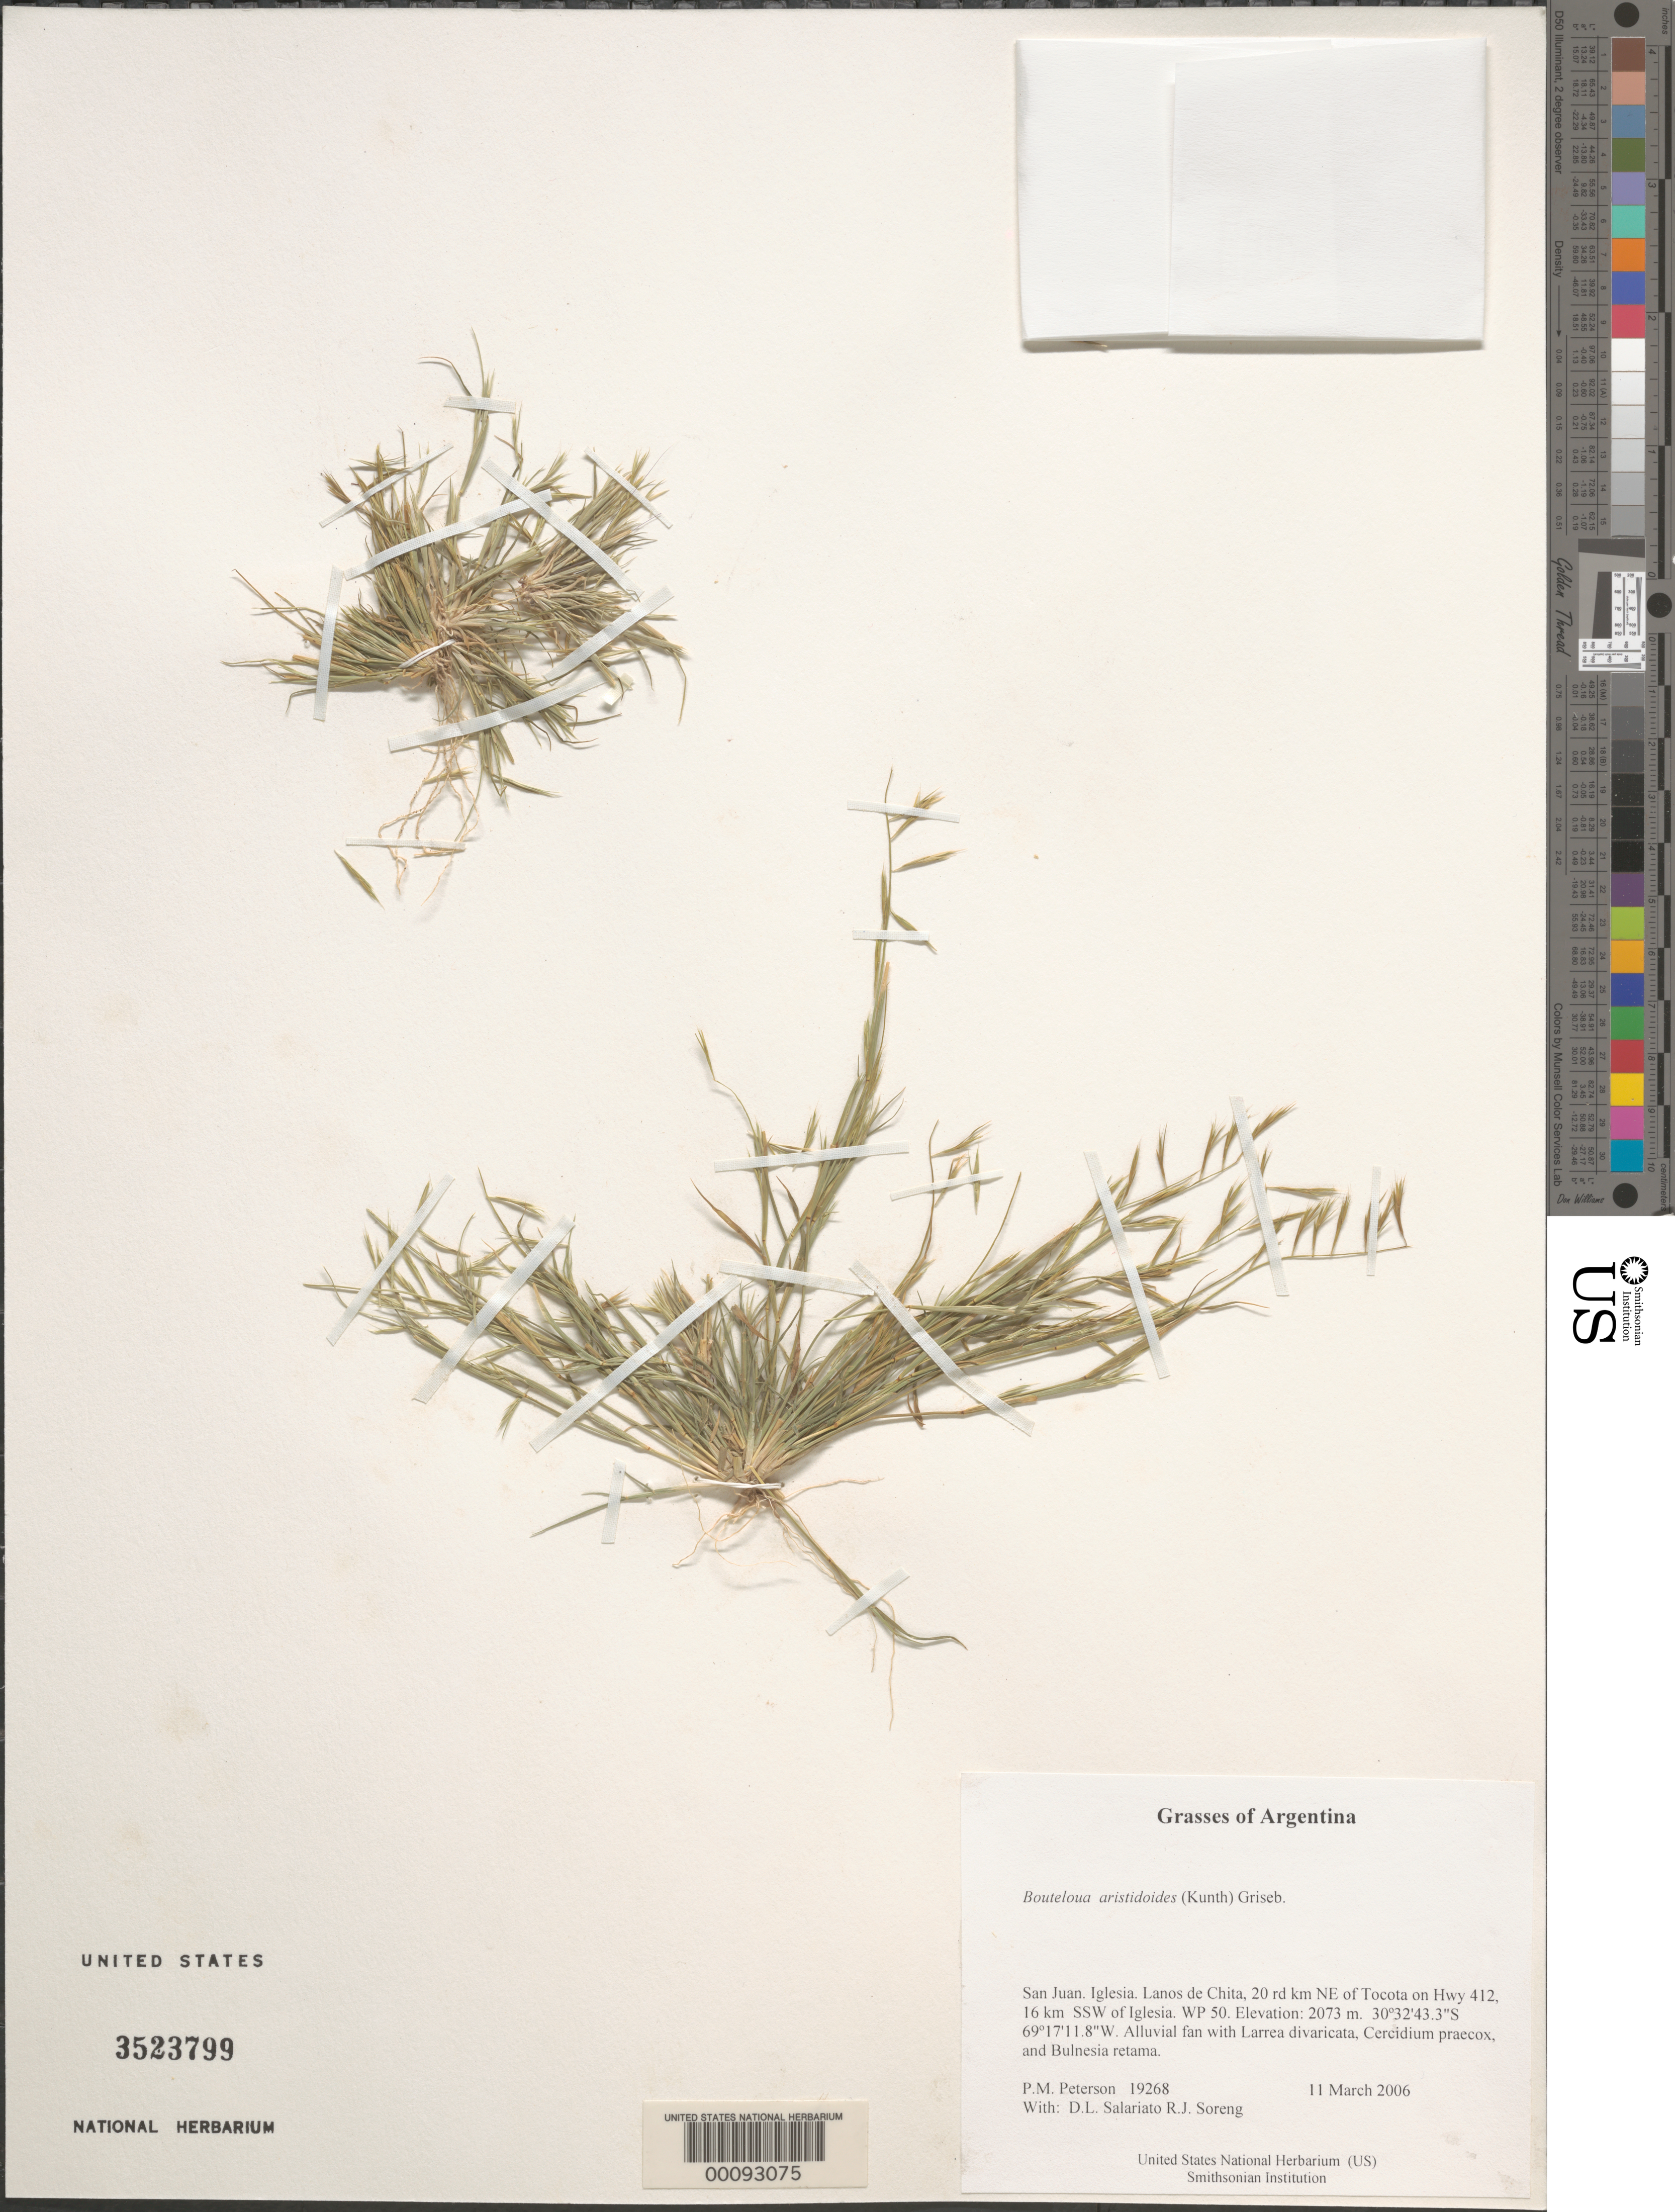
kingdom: Plantae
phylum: Tracheophyta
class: Liliopsida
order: Poales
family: Poaceae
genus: Bouteloua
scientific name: Bouteloua aristidoides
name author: (Kunth) Griseb.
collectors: P. M. Peterson, R. J. Soreng, D. Salariato & A. Panizza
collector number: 19268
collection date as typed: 11 Mar 2006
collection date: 2006-03-11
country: Argentina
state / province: San Juan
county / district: Iglesia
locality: Lanos de Chita, 20 rd km NE of Tocota on Hwy 412, 16 km SSW of Iglesia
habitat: Alluvial fan with Larrea divaricata, Cercidium praecox, and Bulnesia retama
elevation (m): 2073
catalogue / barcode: US 3523799